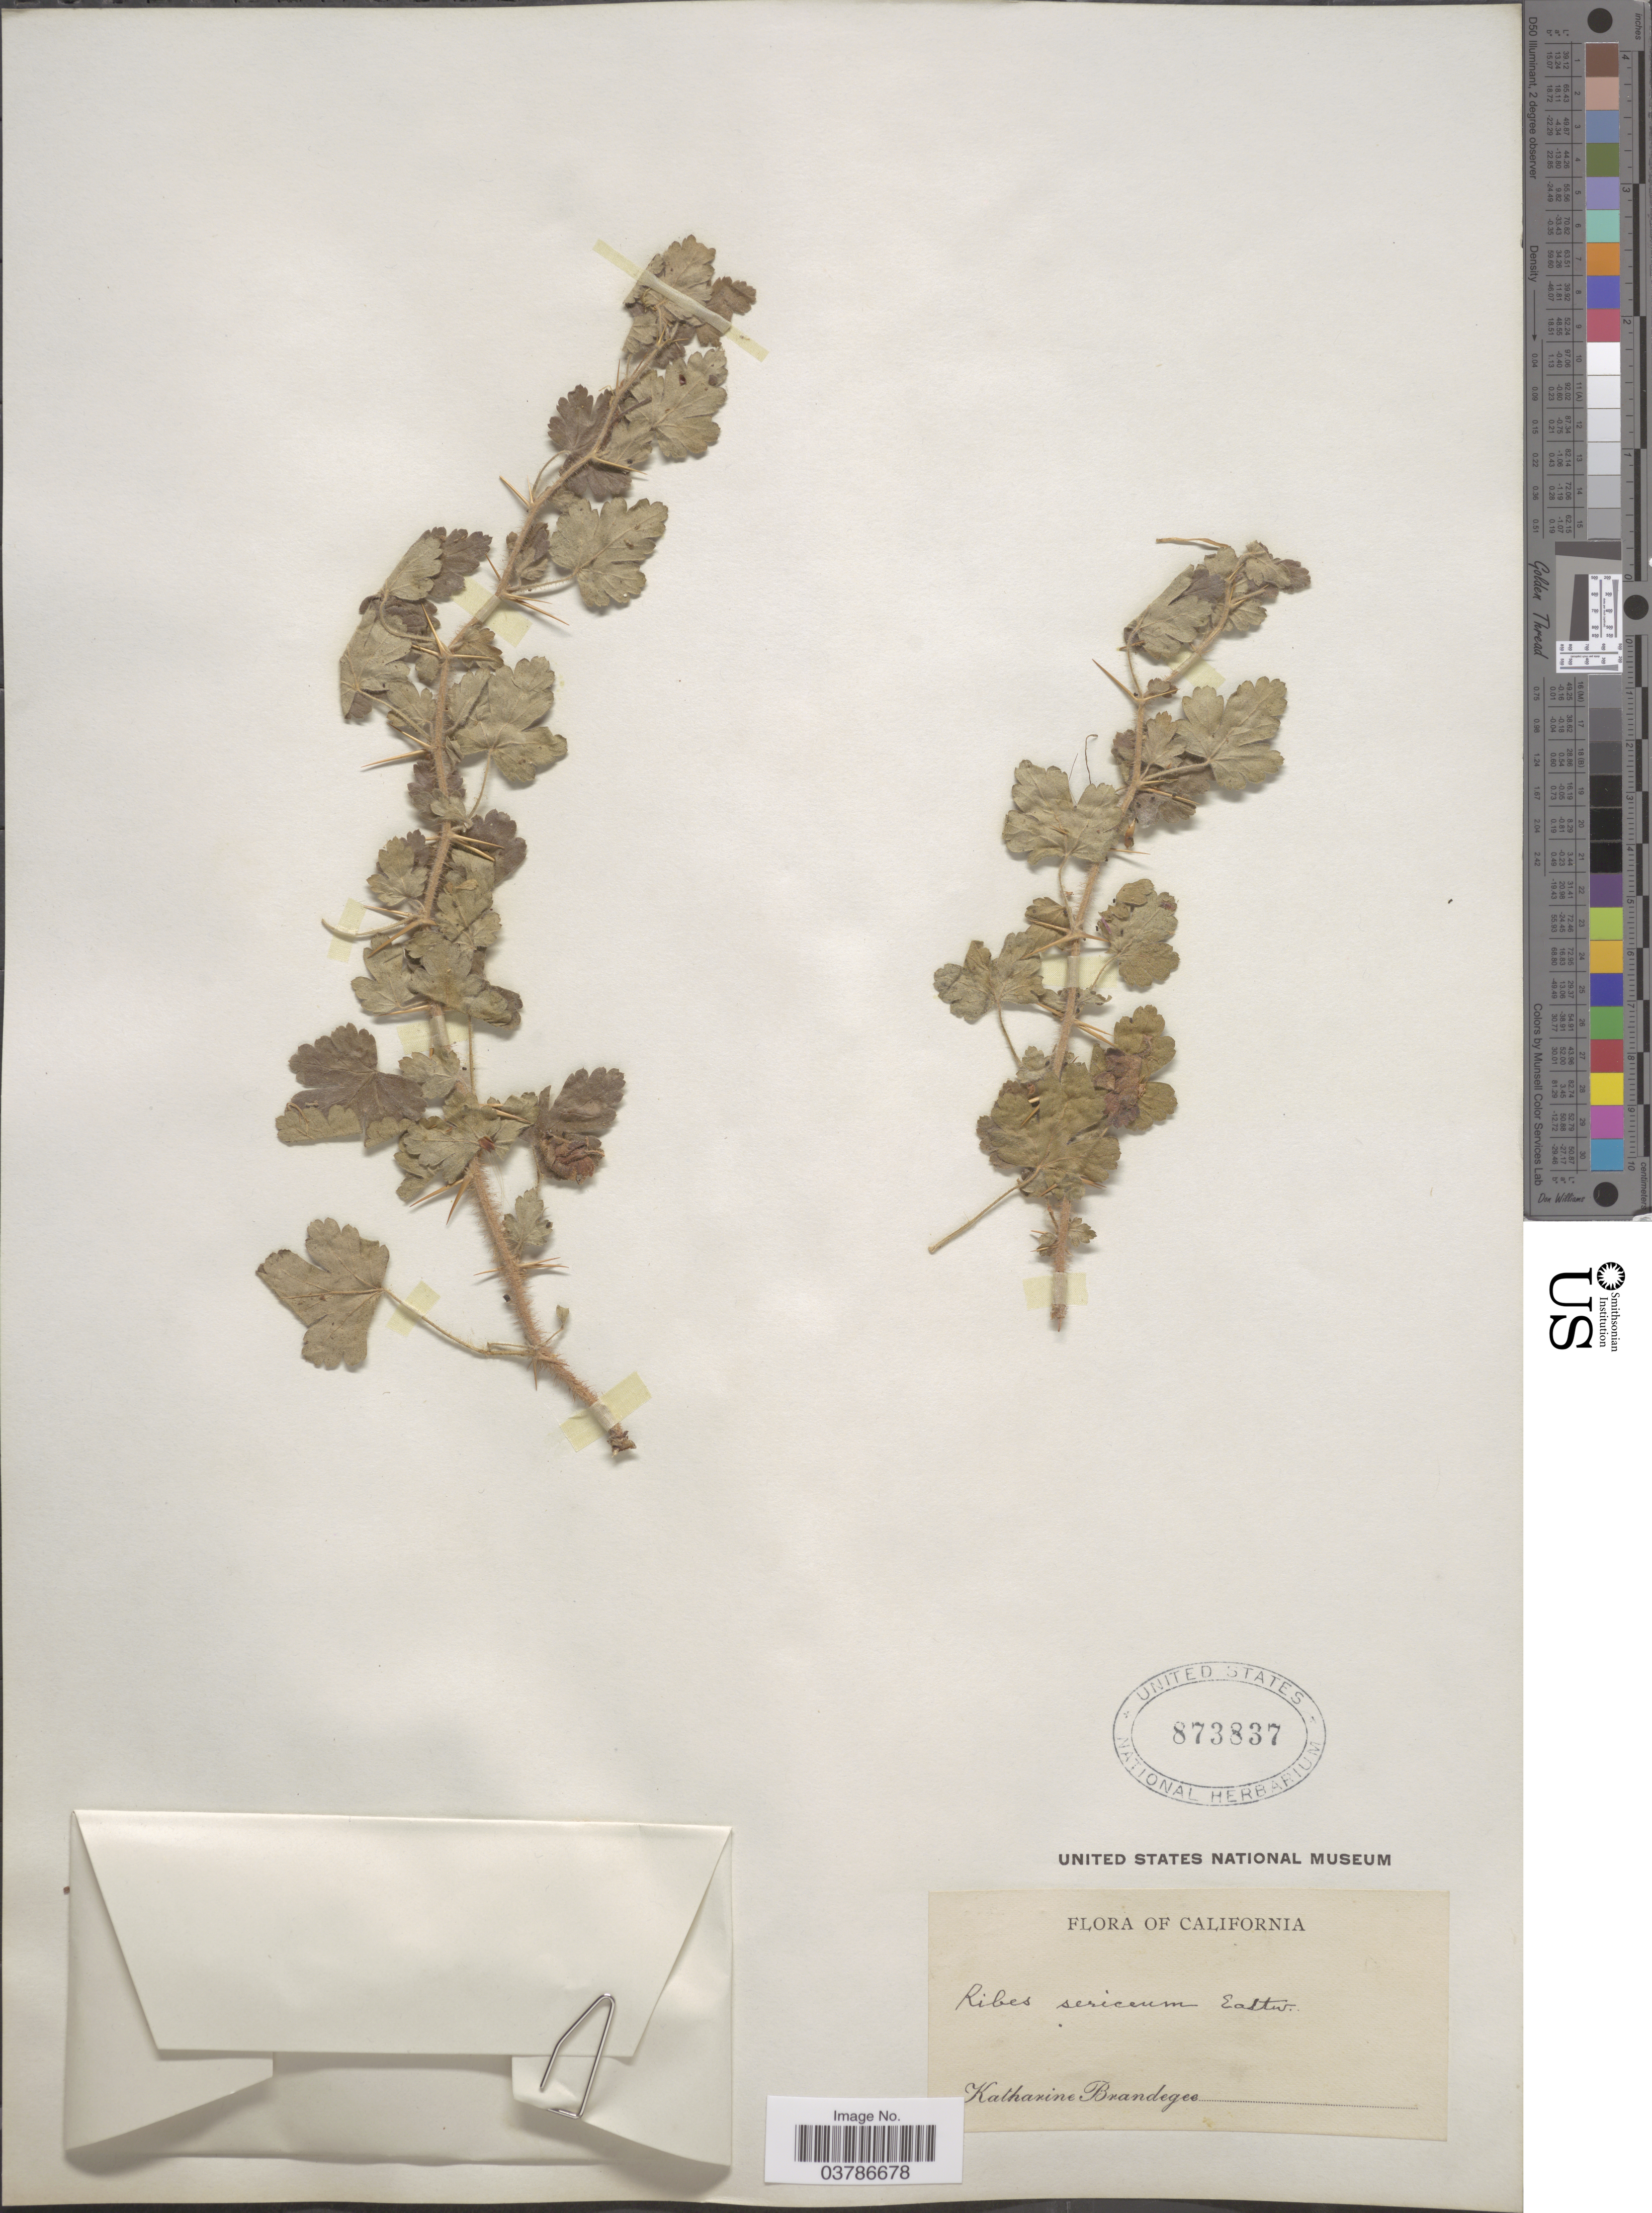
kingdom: Plantae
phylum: Tracheophyta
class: Magnoliopsida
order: Saxifragales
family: Grossulariaceae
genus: Ribes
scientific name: Ribes sericeum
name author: Eastw.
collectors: M. K. Brandegee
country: United States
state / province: California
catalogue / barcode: US 873837